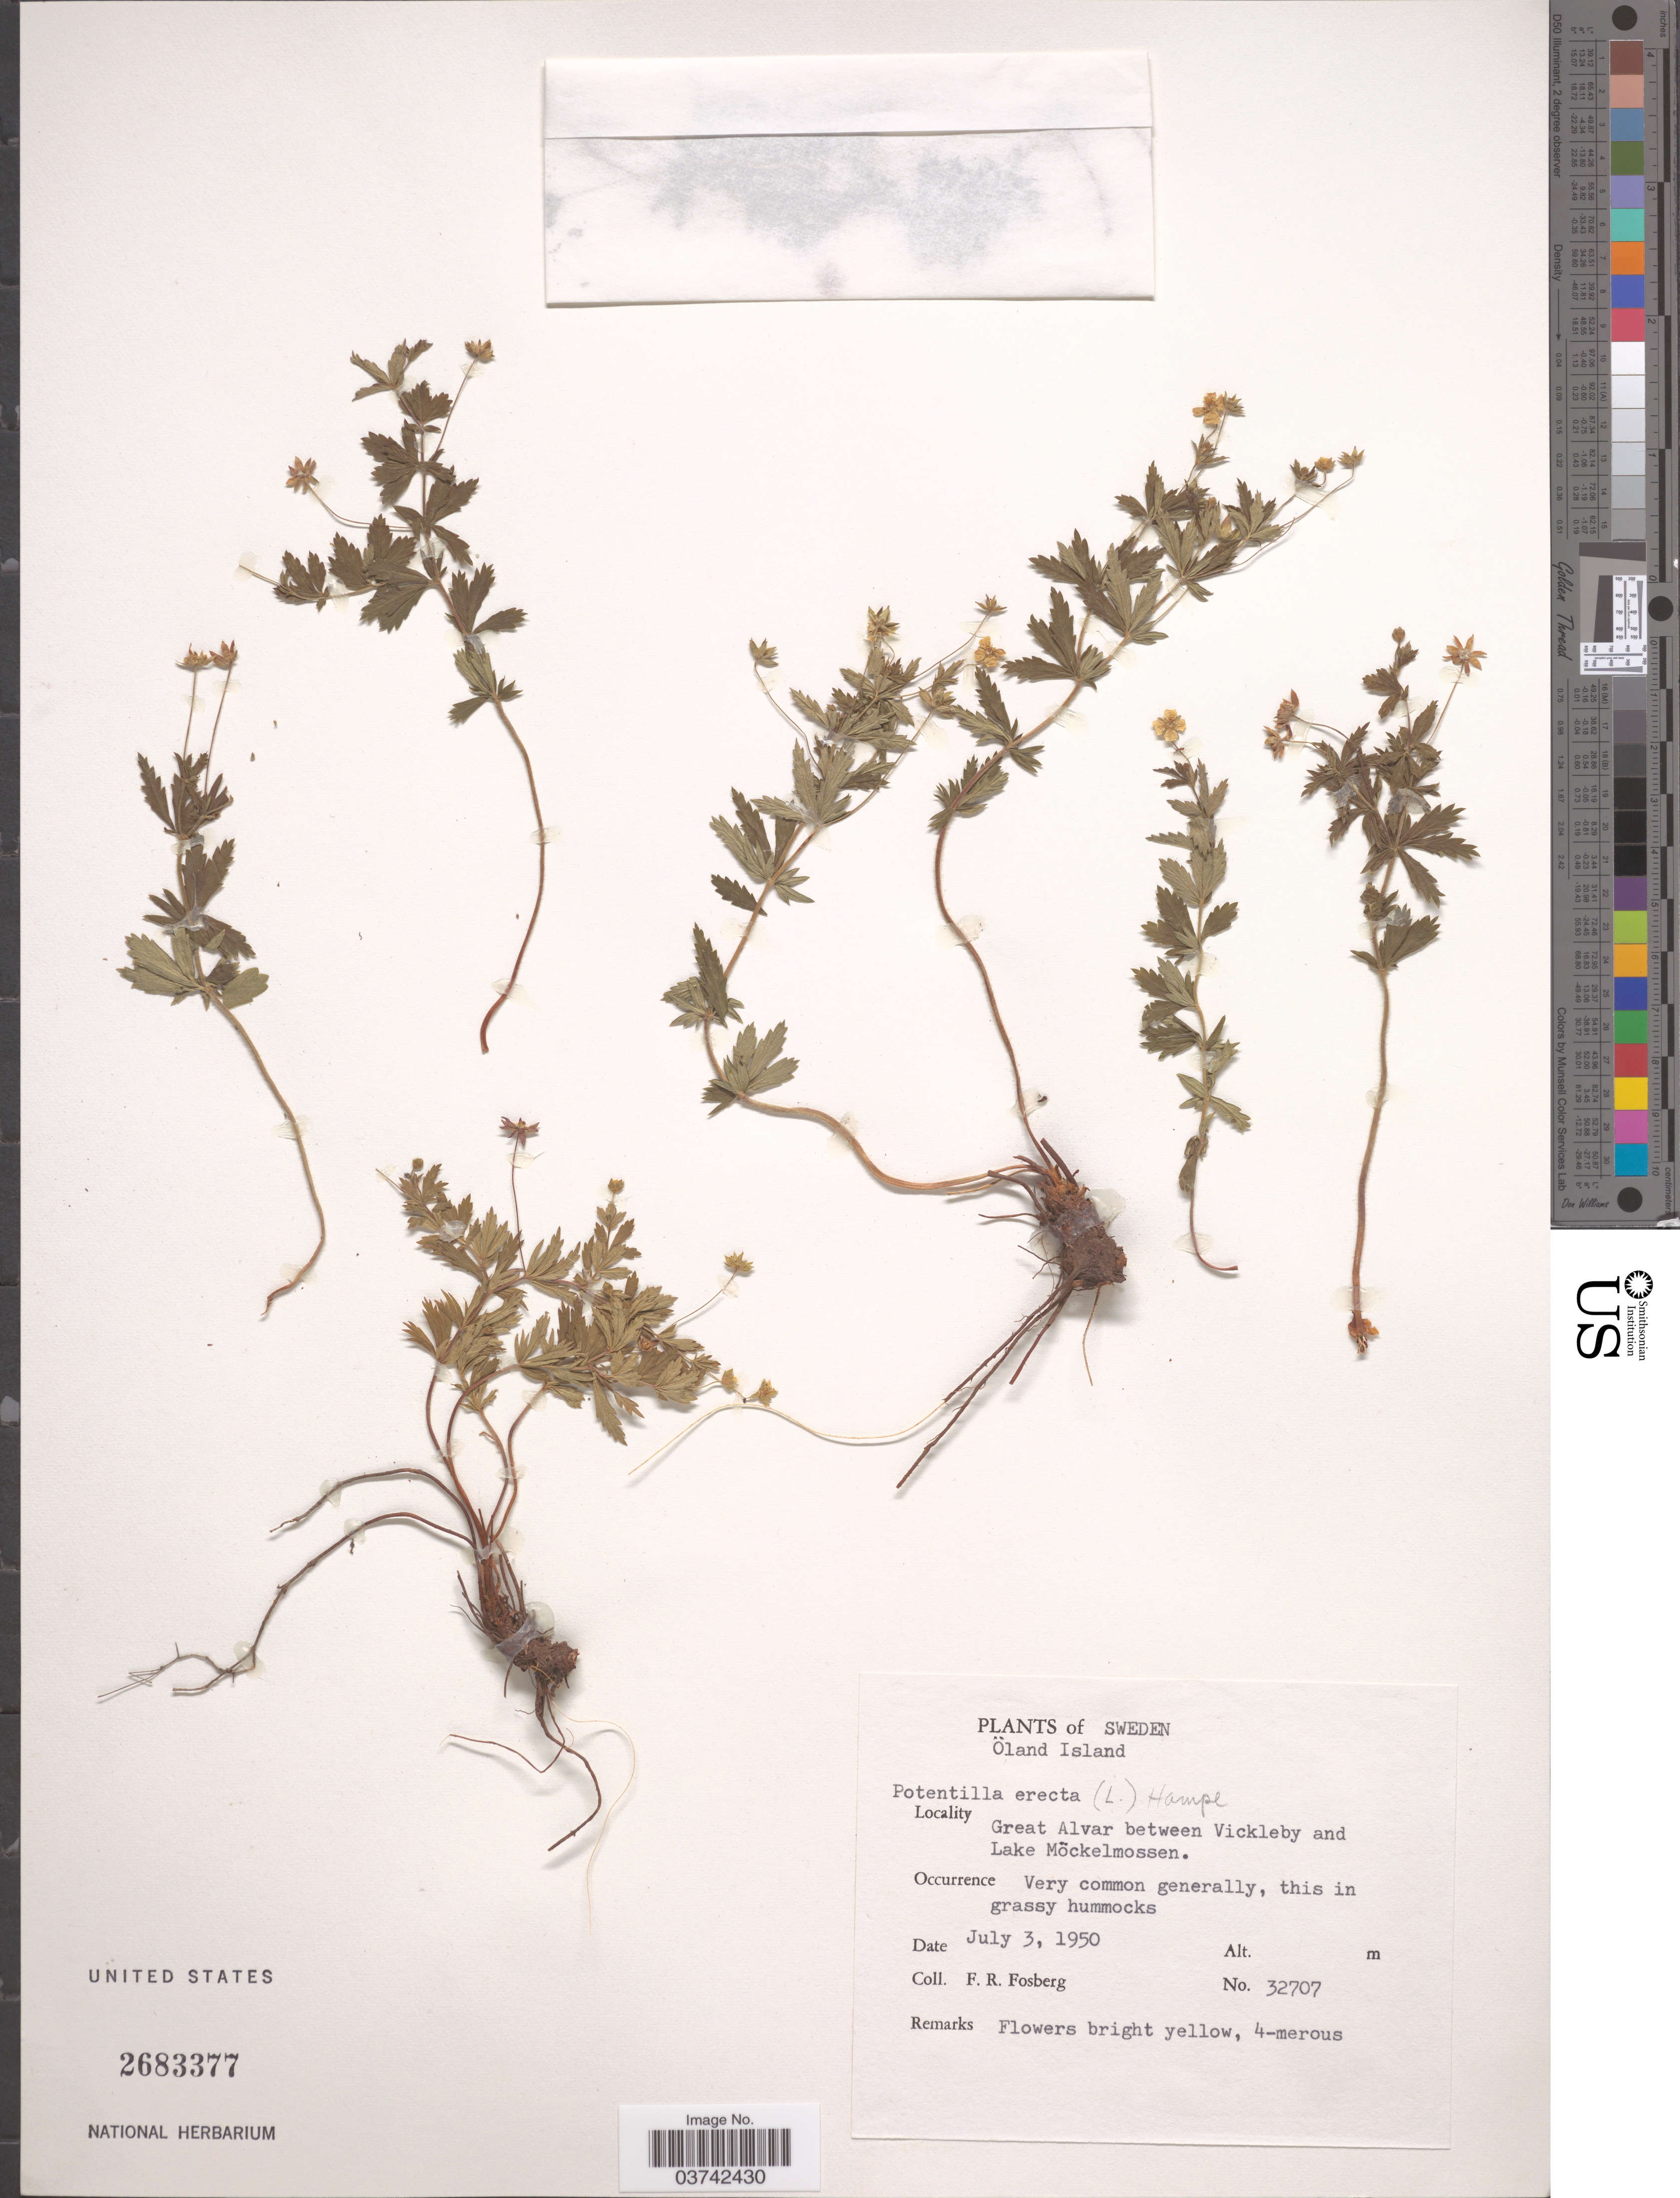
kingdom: Plantae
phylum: Tracheophyta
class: Magnoliopsida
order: Rosales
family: Rosaceae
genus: Potentilla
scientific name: Potentilla erecta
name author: (L.) Raeusch.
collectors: F. R. Fosberg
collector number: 32707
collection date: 1950-07-03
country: Sweden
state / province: Kalmar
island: Oland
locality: Öland Island. Great Alvar between Vickleby and Lake Möckelmossen.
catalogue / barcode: US 2683377